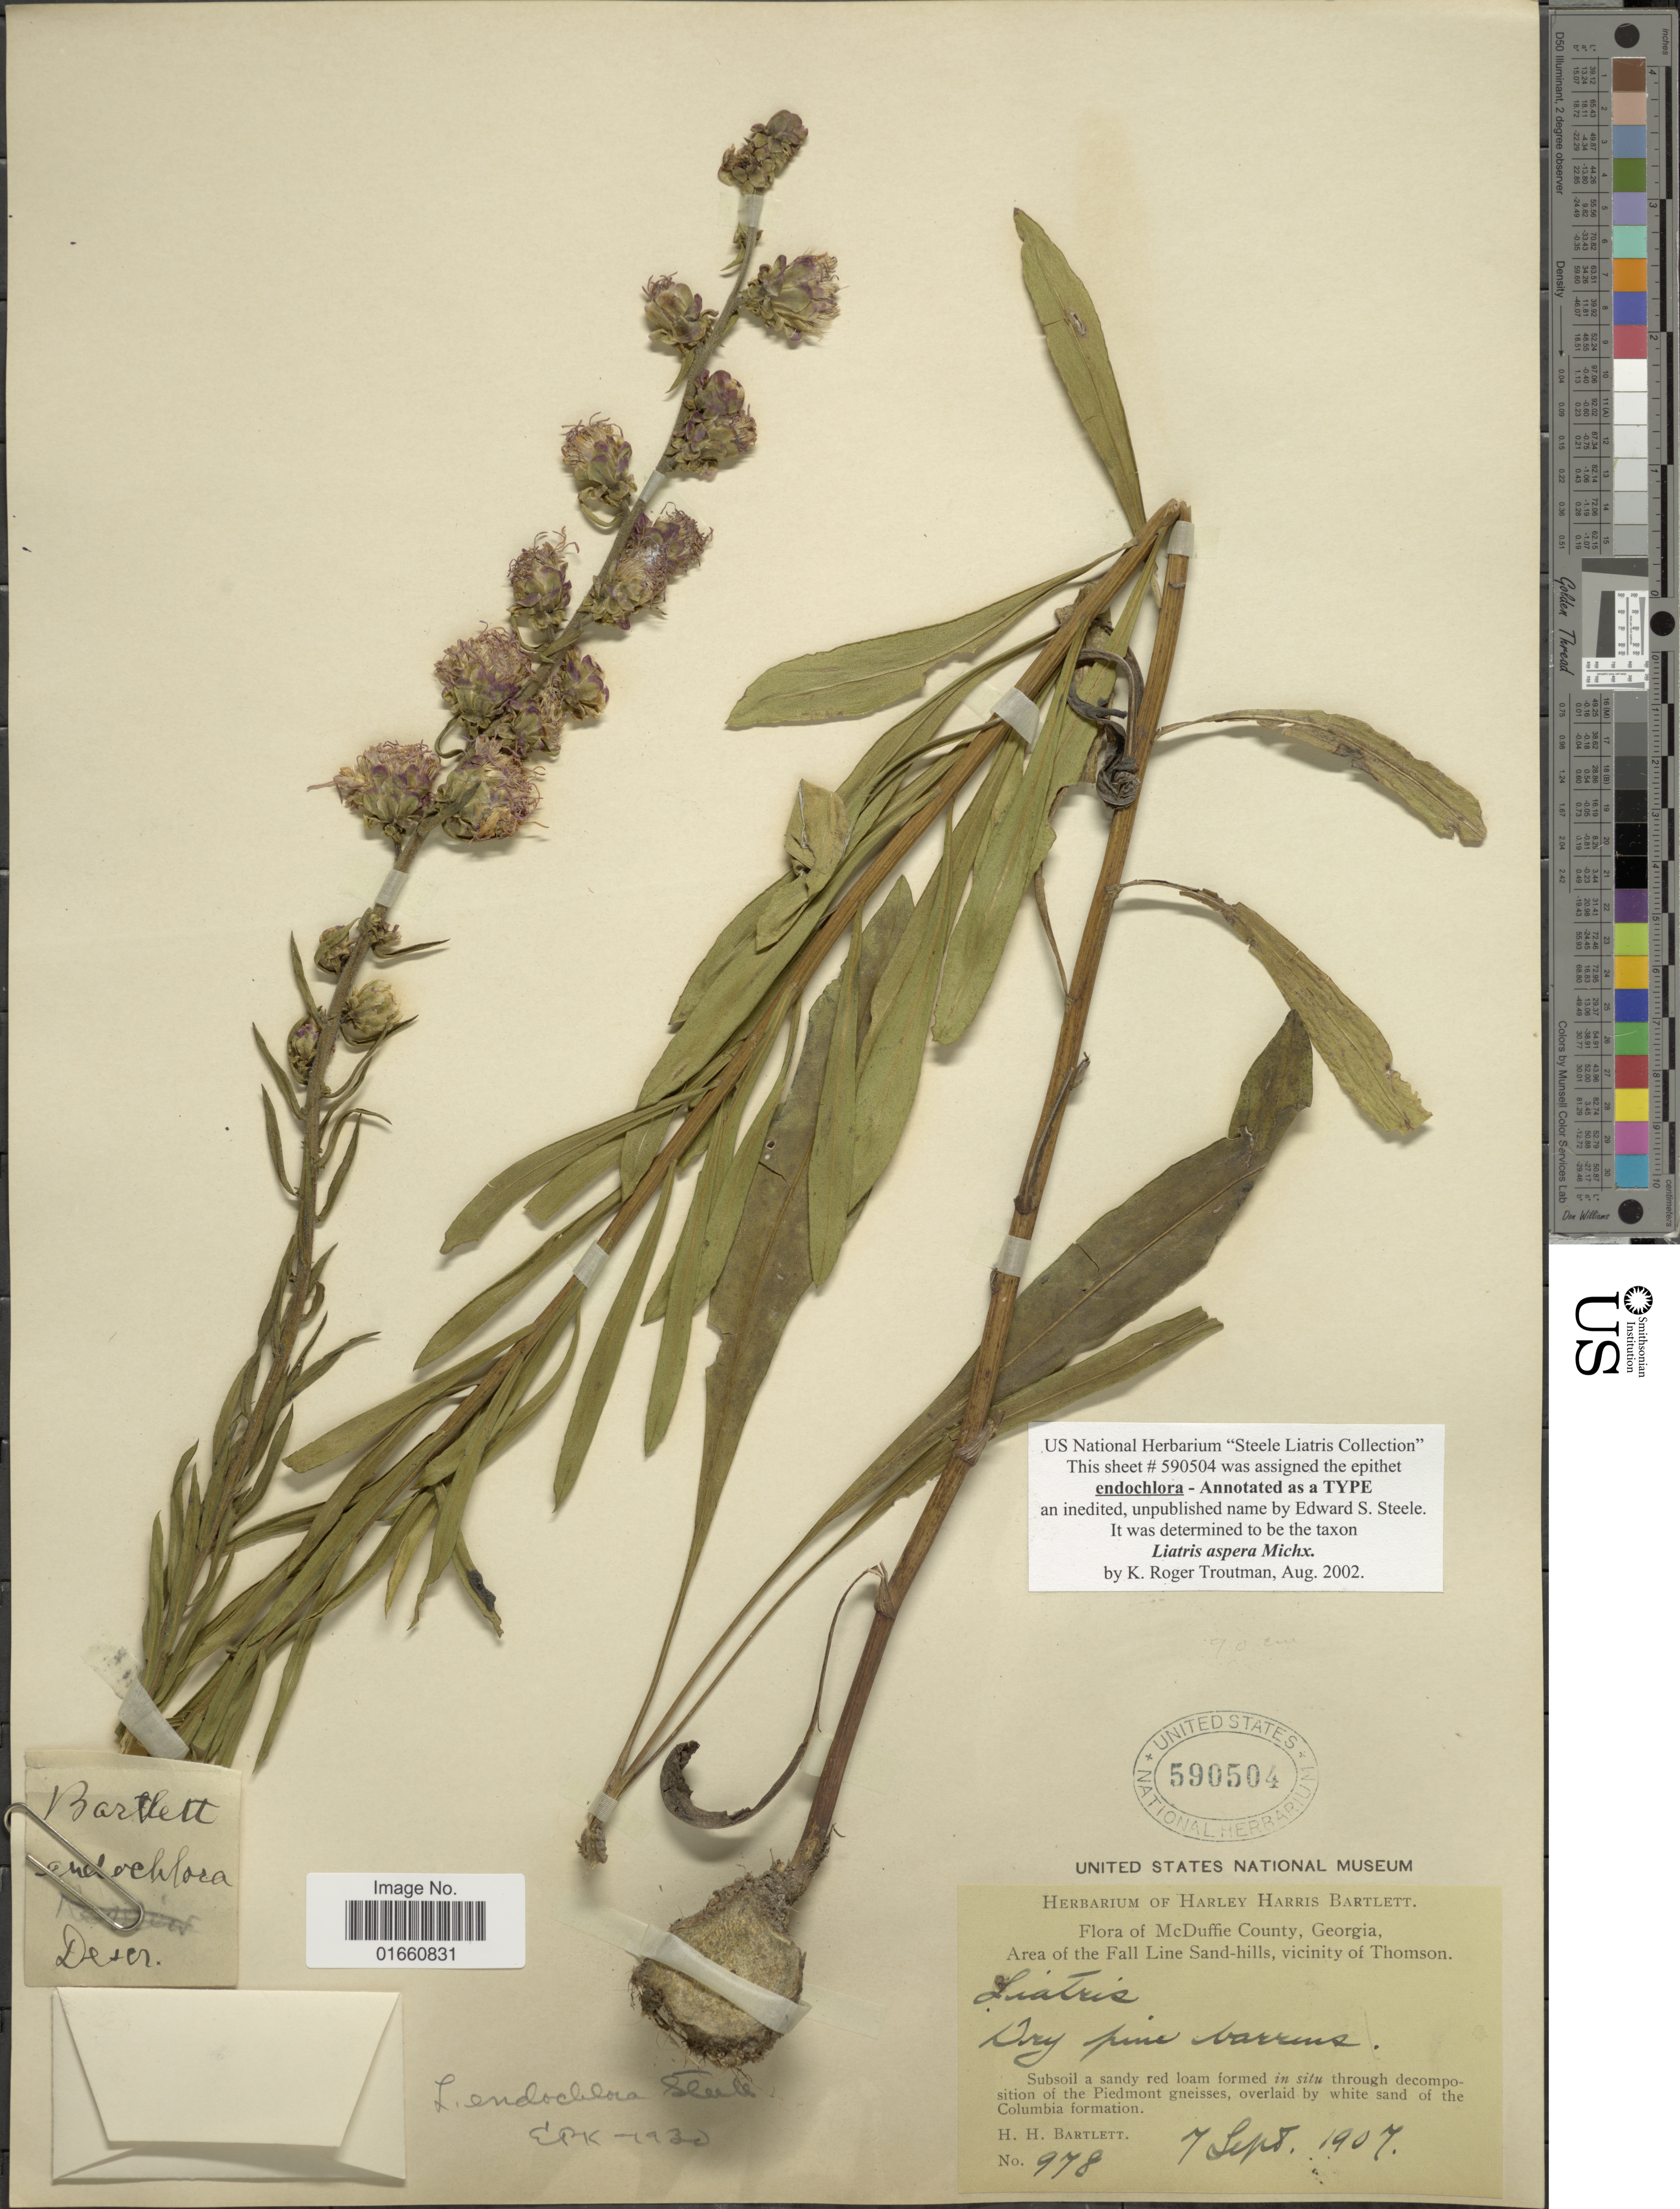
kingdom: Plantae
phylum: Tracheophyta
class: Magnoliopsida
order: Asterales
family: Asteraceae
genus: Liatris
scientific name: Liatris aspera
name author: Michx.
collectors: H. H. Bartlett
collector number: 978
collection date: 1907-09-07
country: United States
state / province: Georgia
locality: McDuffie County, Area of the Fall Line Sand-hills, vicinity of Thomson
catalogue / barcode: US 590504